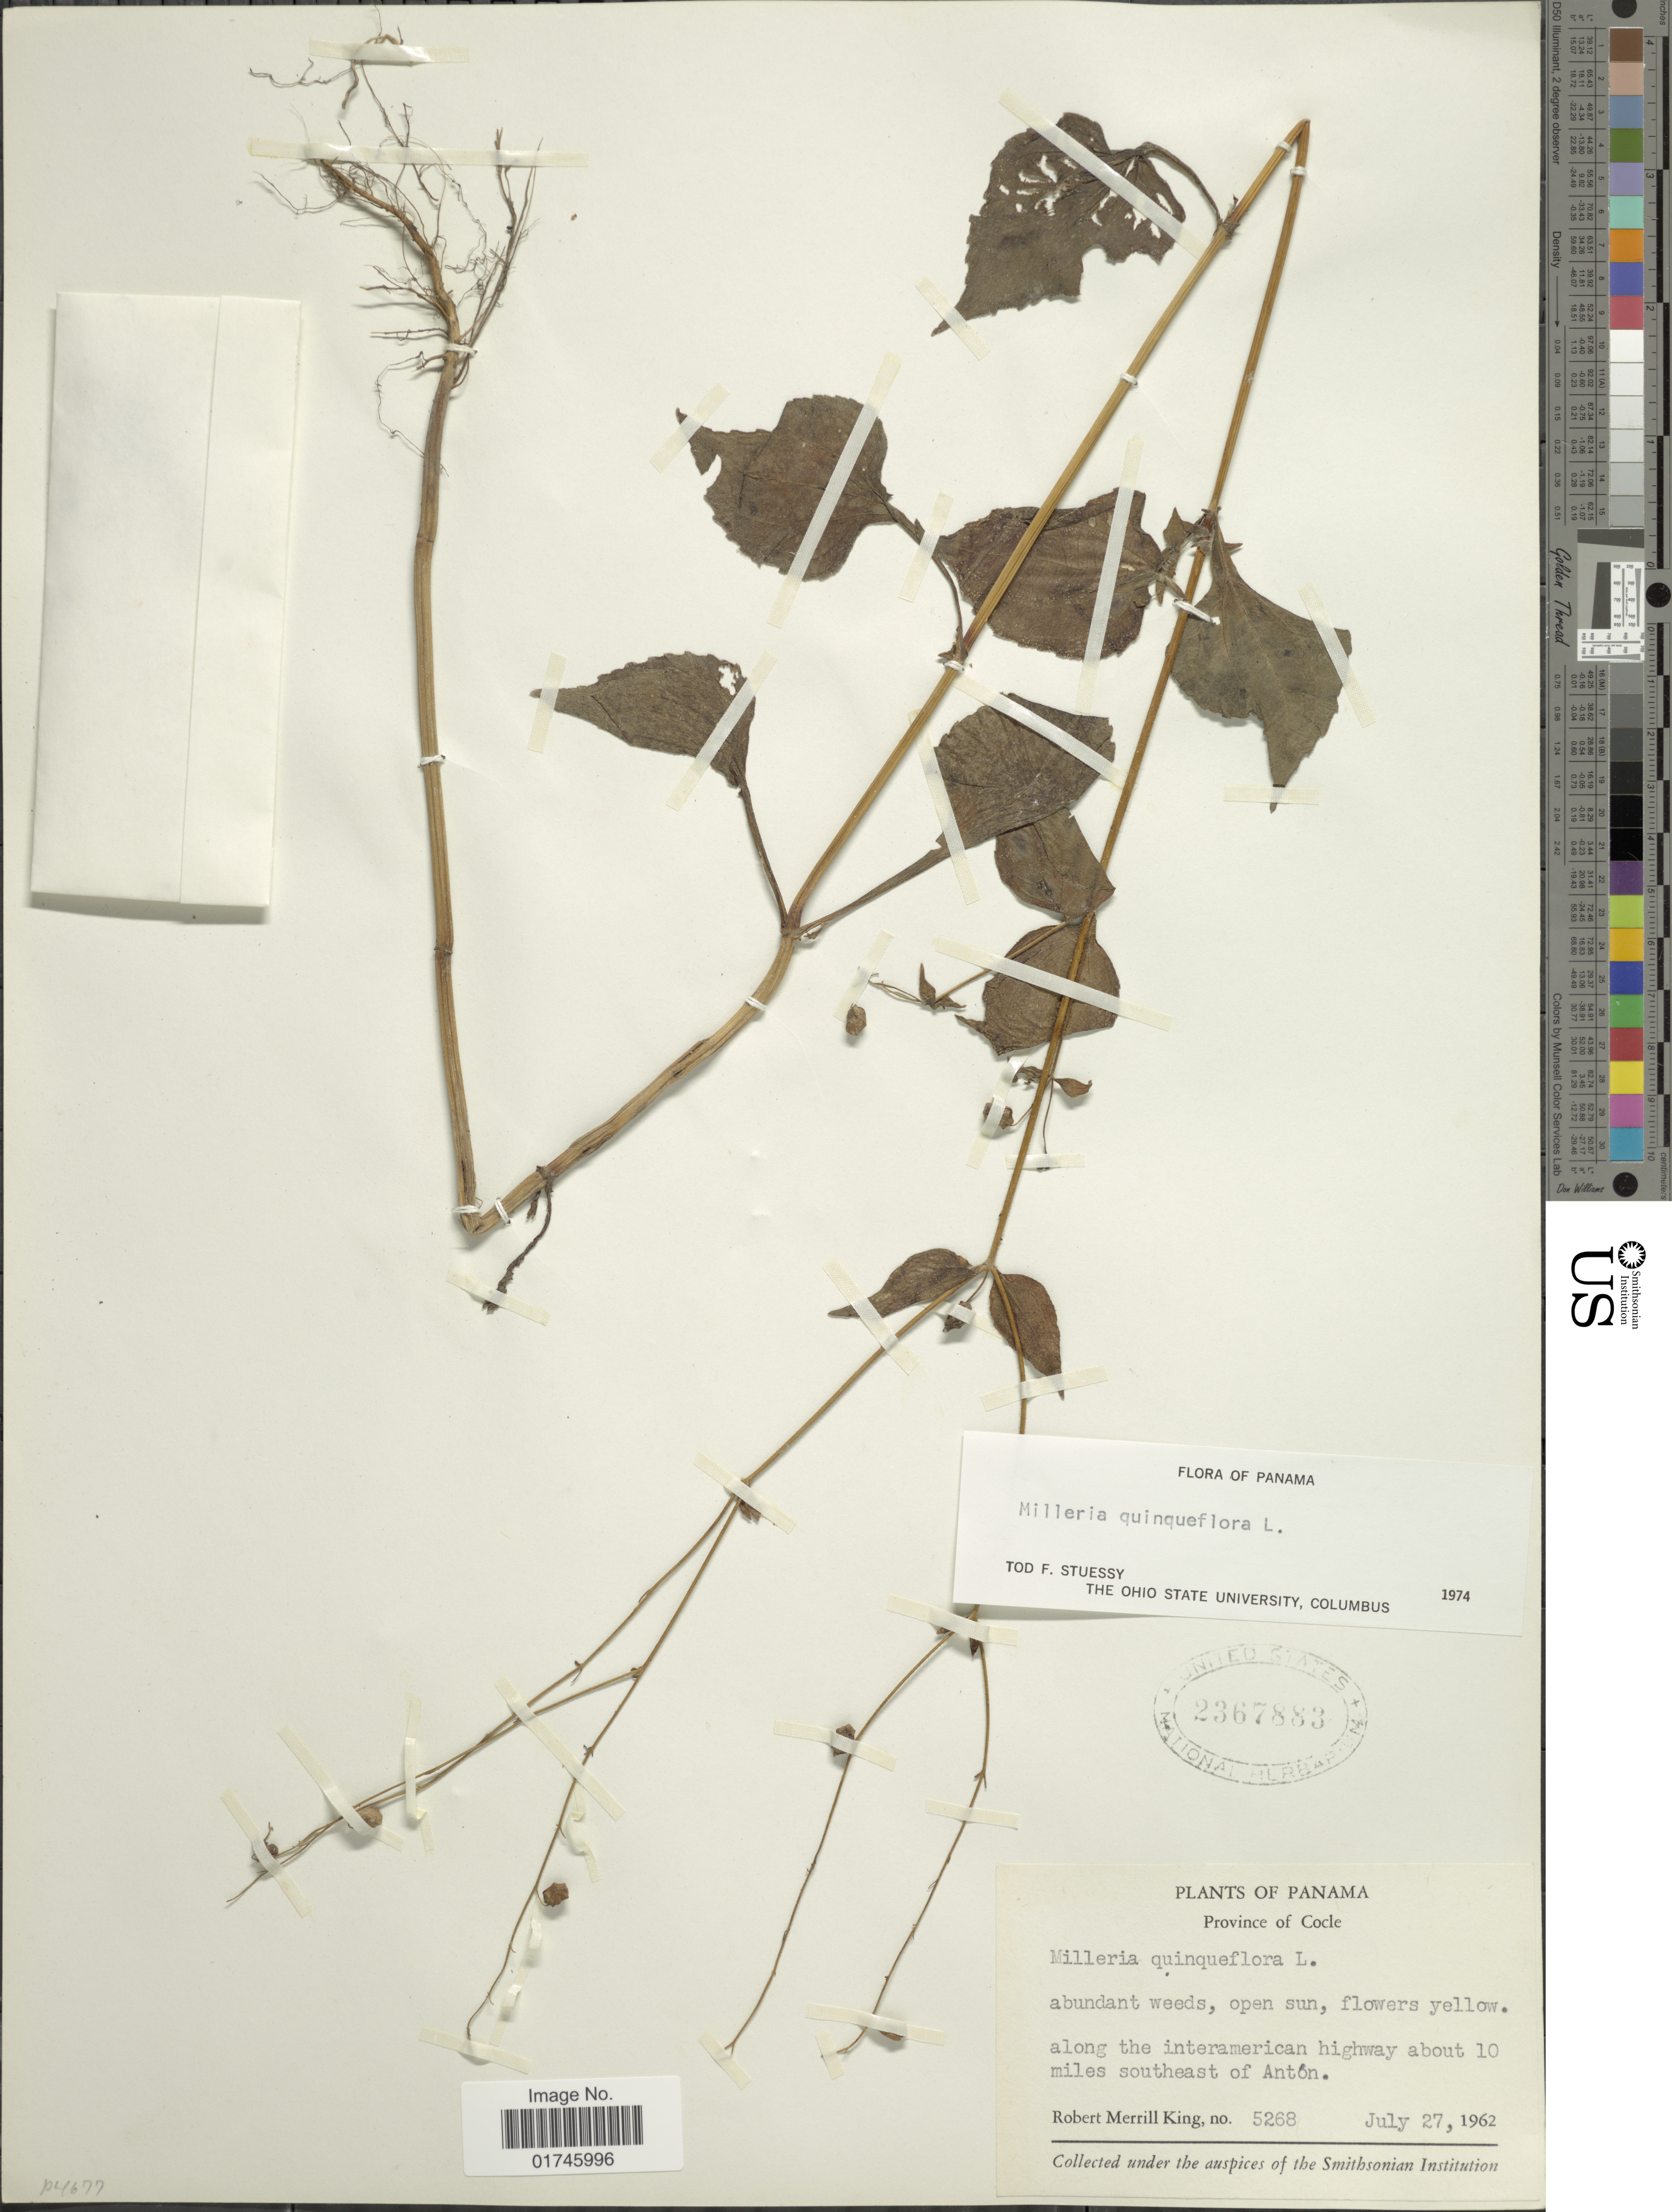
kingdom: Plantae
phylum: Tracheophyta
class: Magnoliopsida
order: Asterales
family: Asteraceae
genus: Milleria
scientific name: Milleria quinqueflora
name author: L.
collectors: R. M. King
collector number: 5268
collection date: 1962-07-27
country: Panama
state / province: Colón / Panamá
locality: Province of Cocle. Along the interamerican highway about 10 miles southeast of Anton.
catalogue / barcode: US 2367883